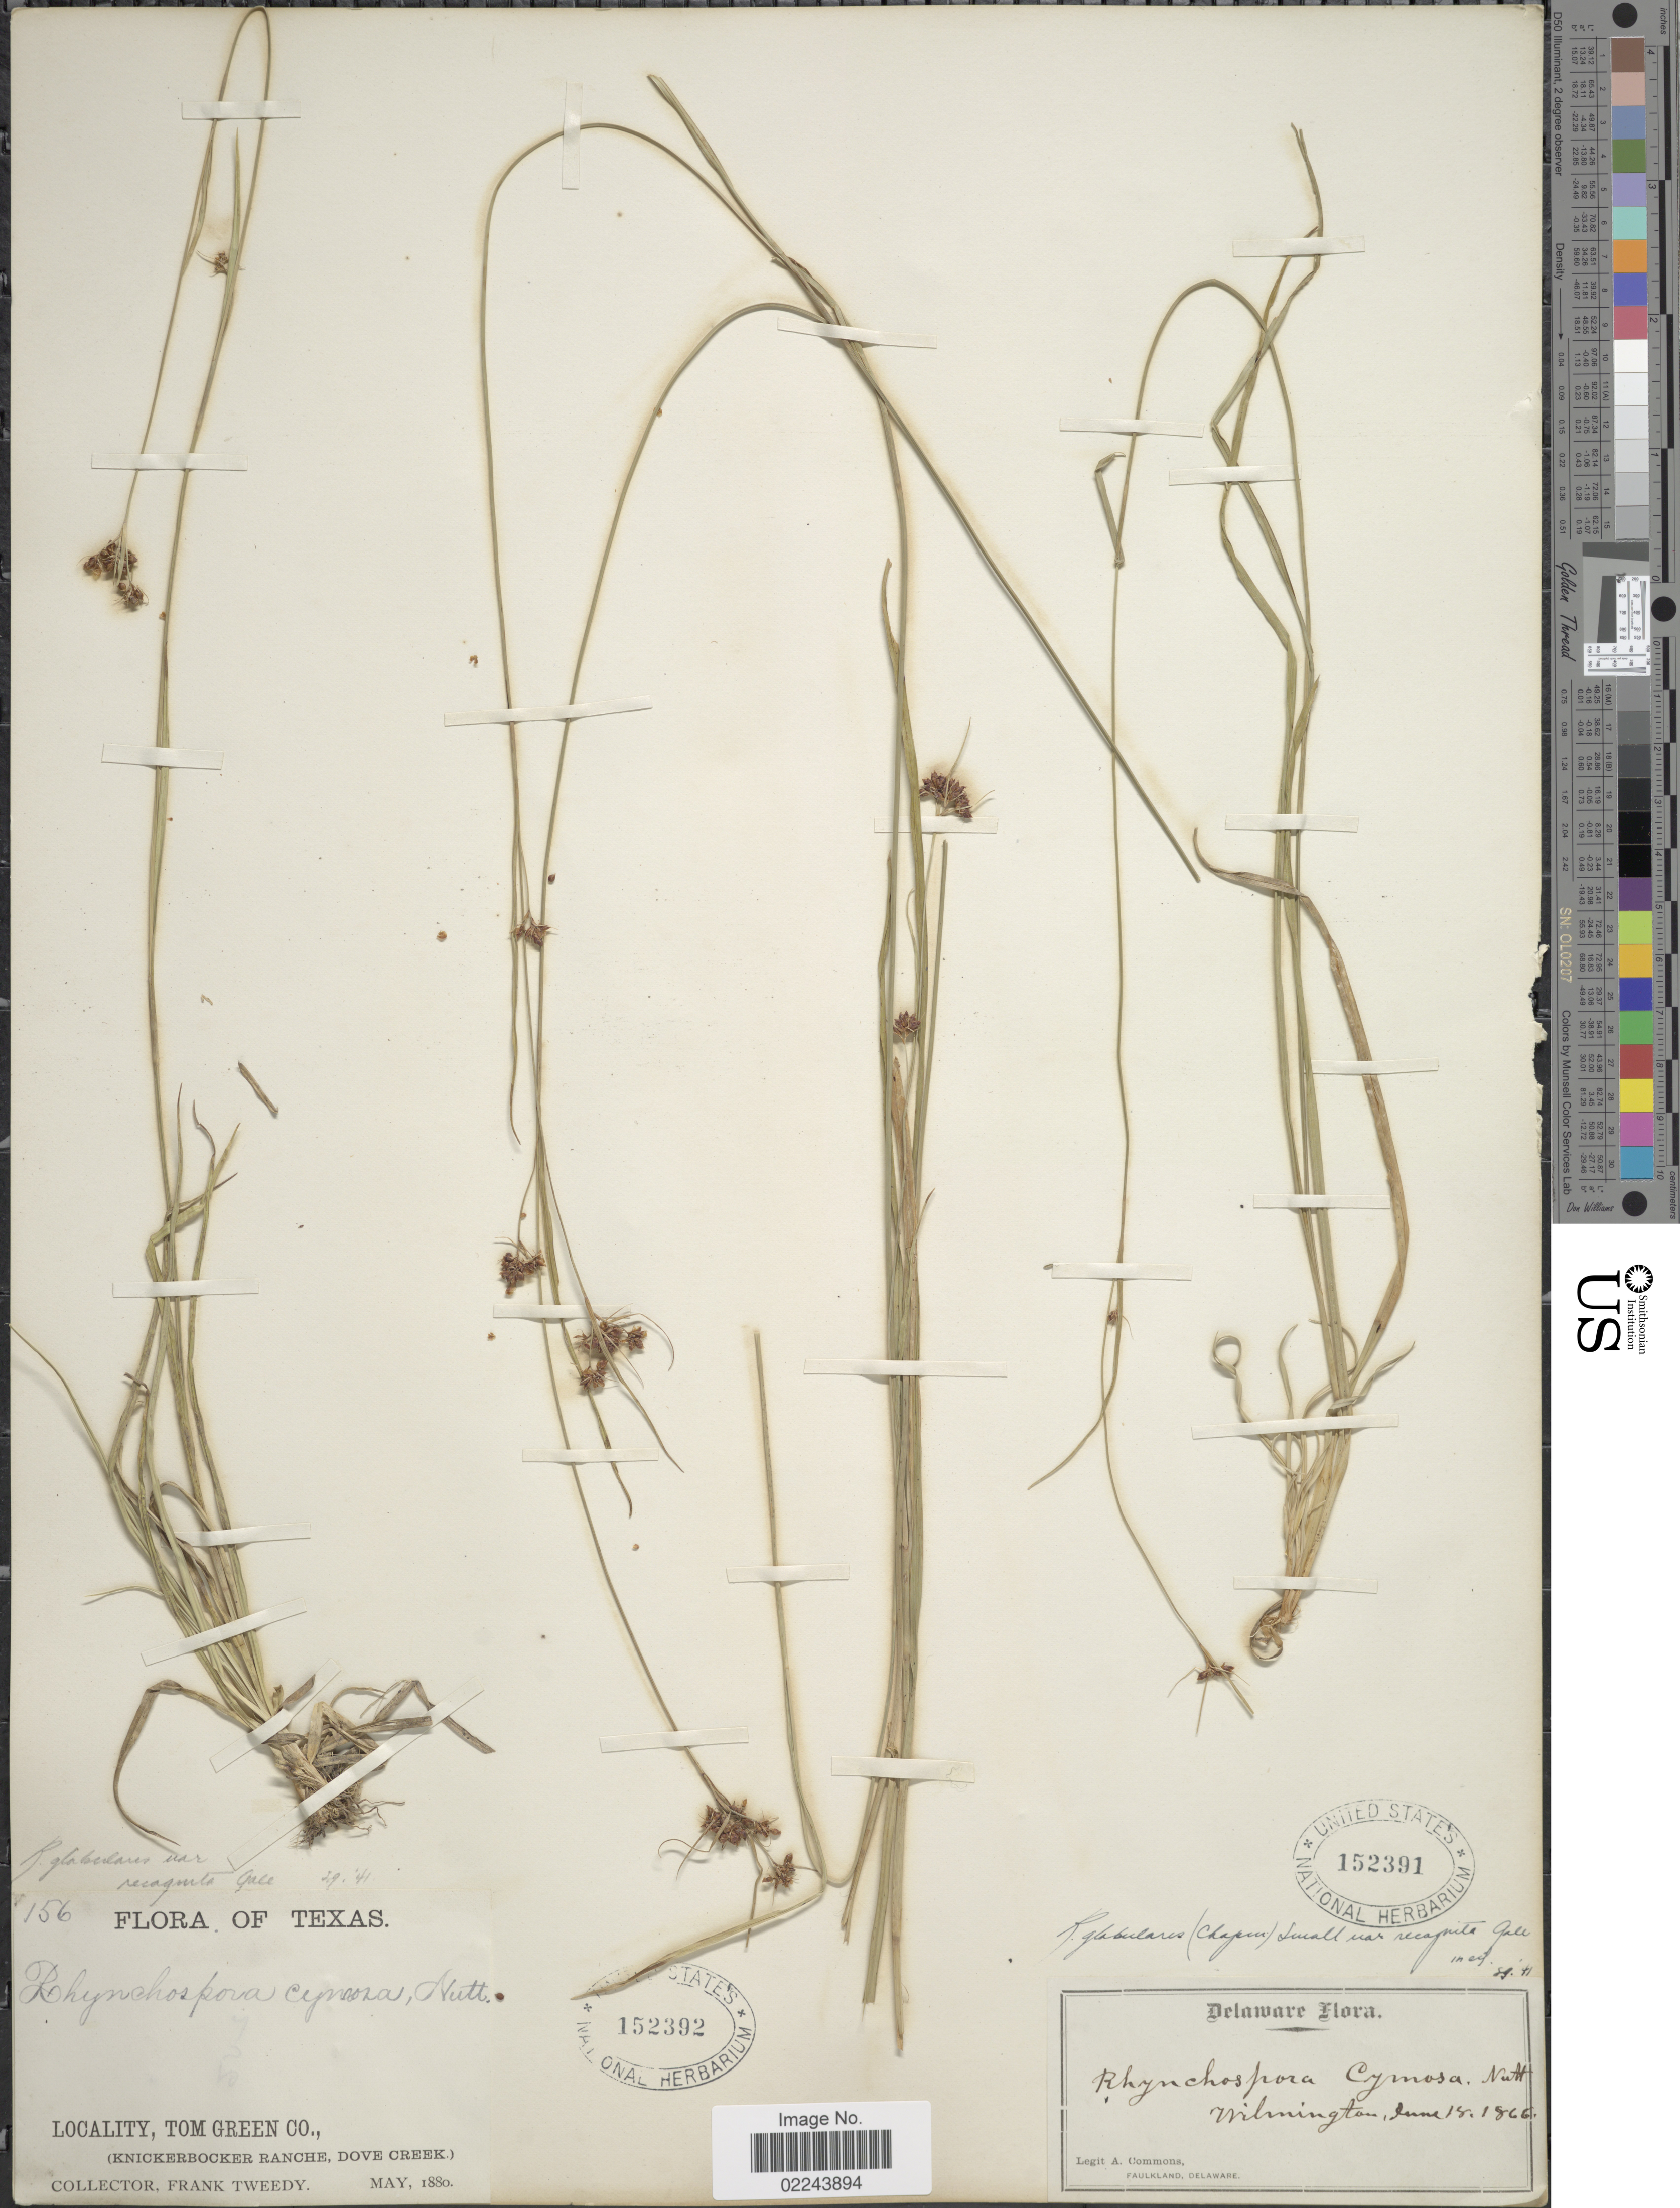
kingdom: Plantae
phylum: Tracheophyta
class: Liliopsida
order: Poales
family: Cyperaceae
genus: Rhynchospora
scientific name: Rhynchospora recognita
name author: (Gale) Kral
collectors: F. Tweedy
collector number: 156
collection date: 1880-05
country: United States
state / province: Texas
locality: Tom Green Co, Knickerbocker Ranche, Dove Creek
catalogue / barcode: US 152392